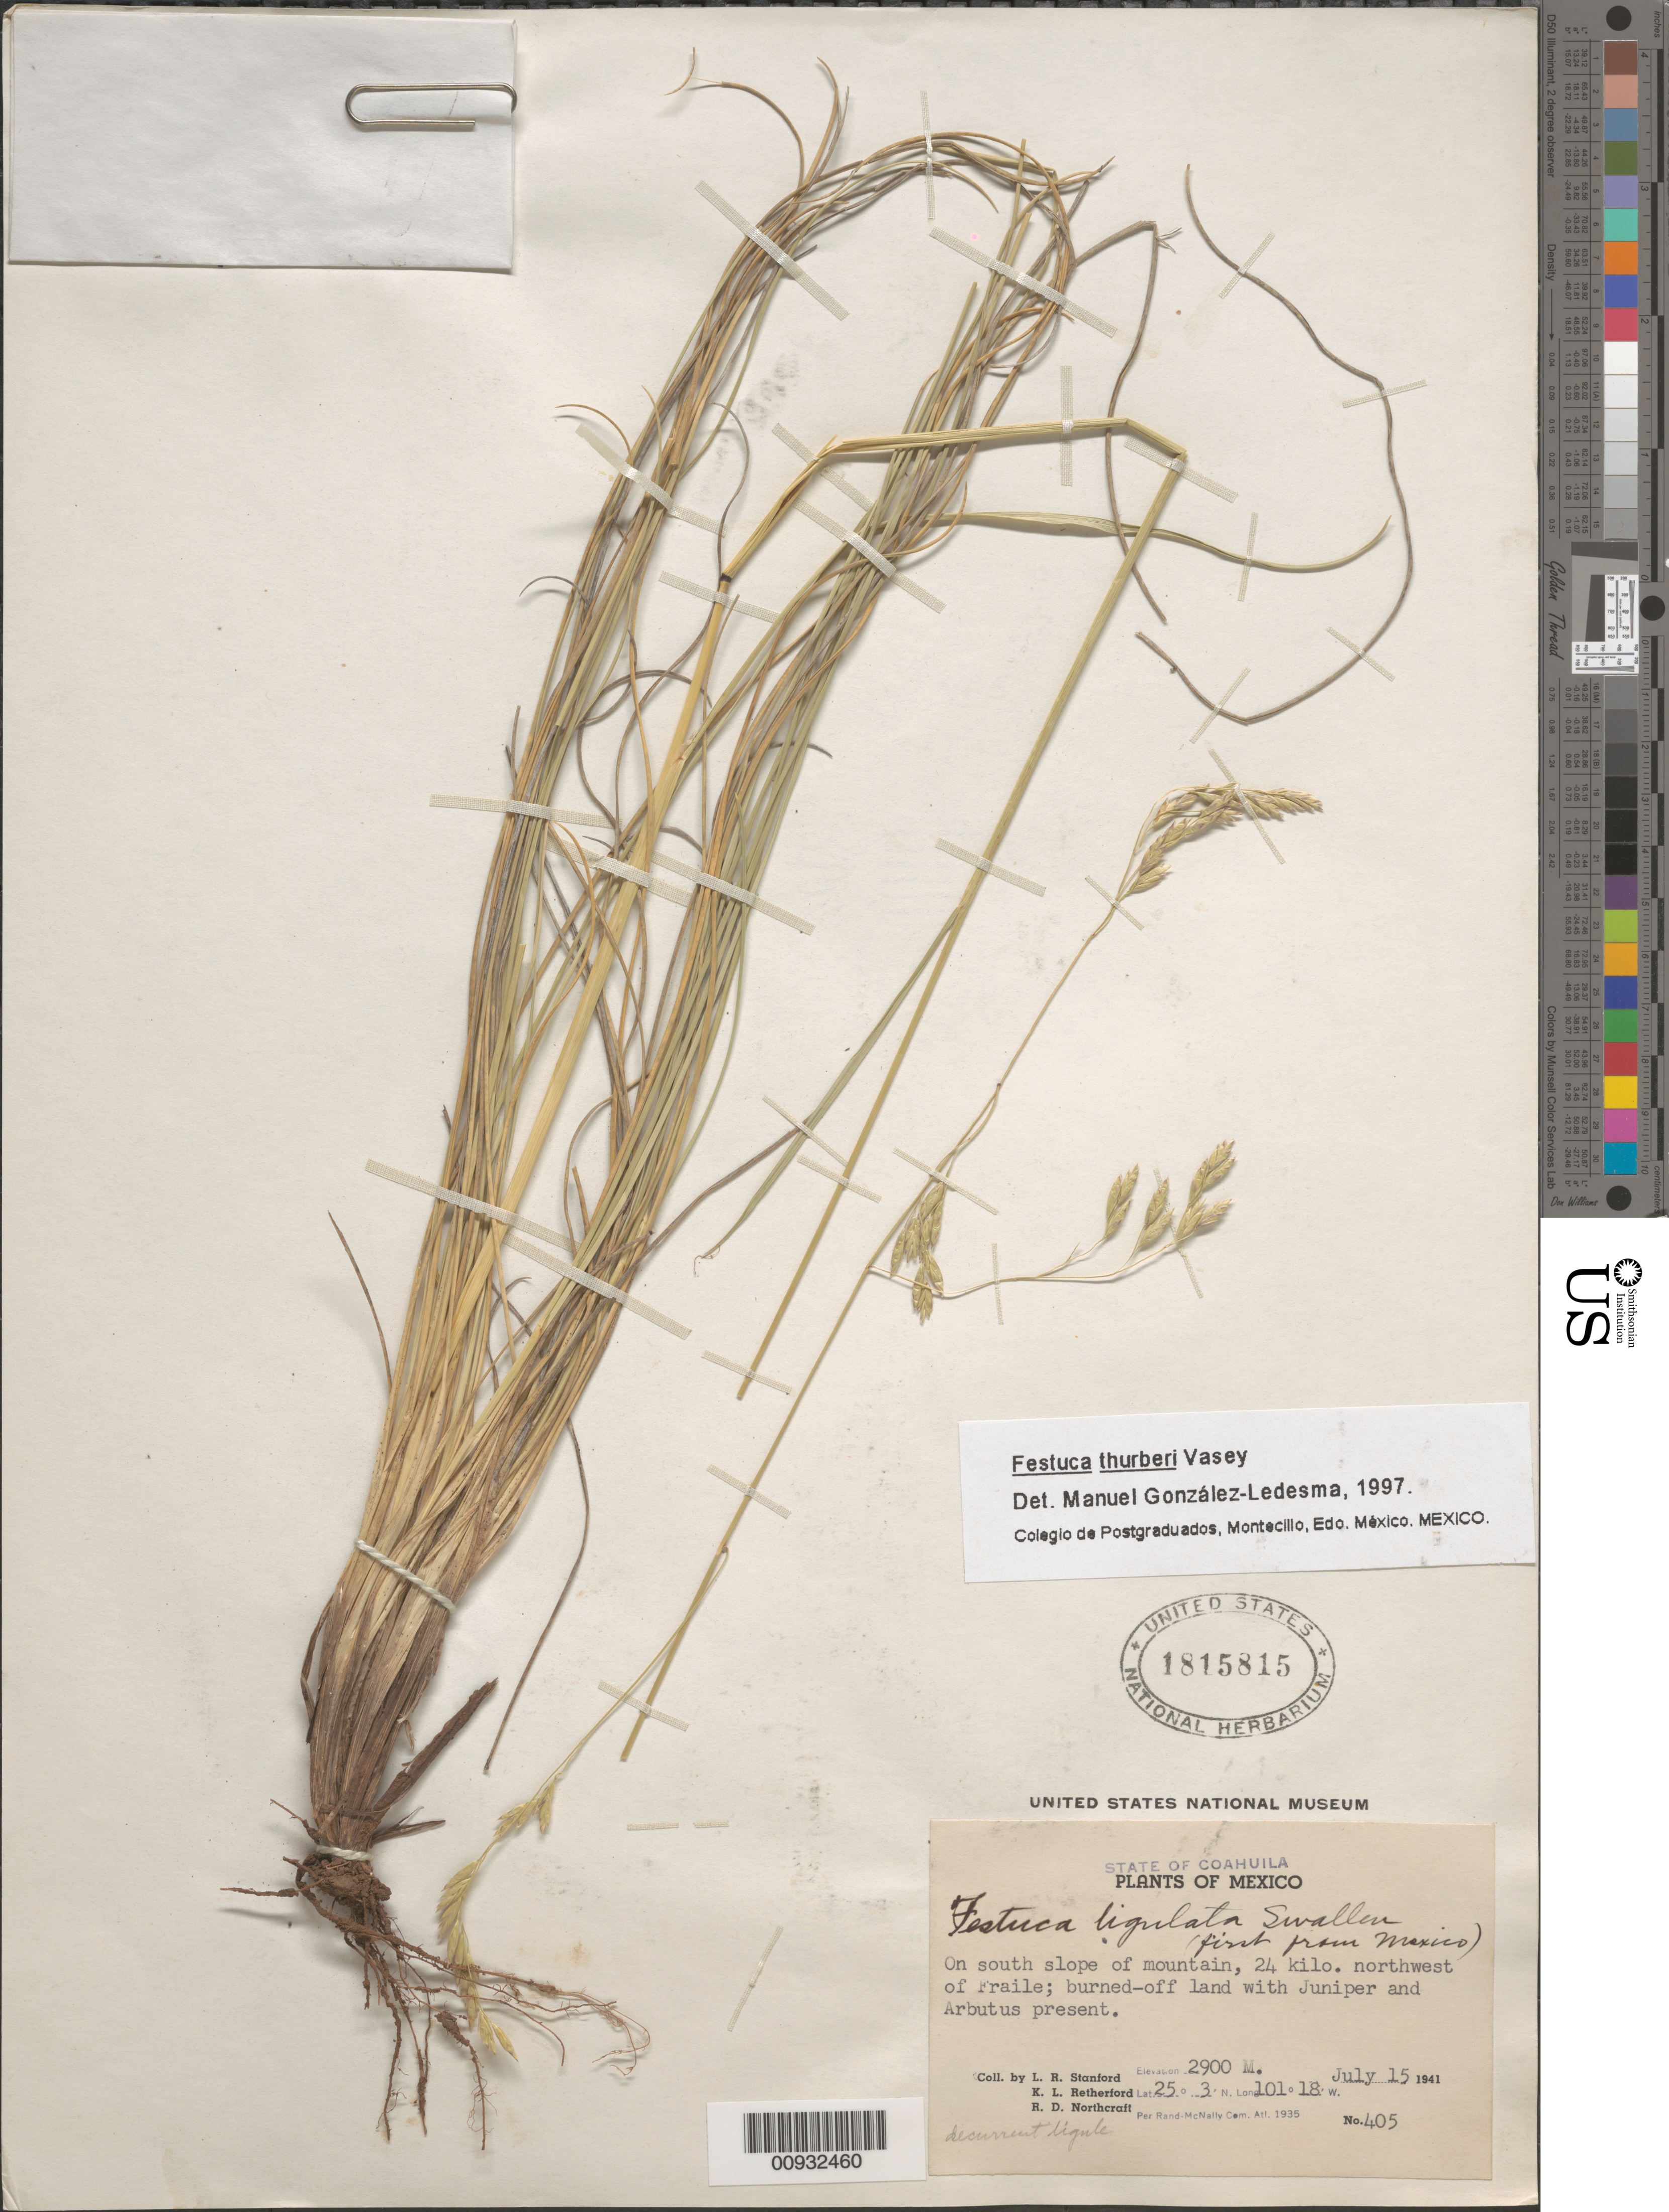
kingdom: Plantae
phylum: Tracheophyta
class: Liliopsida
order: Poales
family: Poaceae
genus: Festuca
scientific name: Festuca thurberi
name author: Vasey in G.M. Wheeler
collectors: L. R. Stanford, K. Retherford & R. Northcraft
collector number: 405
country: Mexico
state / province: Chihuahua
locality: NW of Fraile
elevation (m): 2900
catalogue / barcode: US 1815815